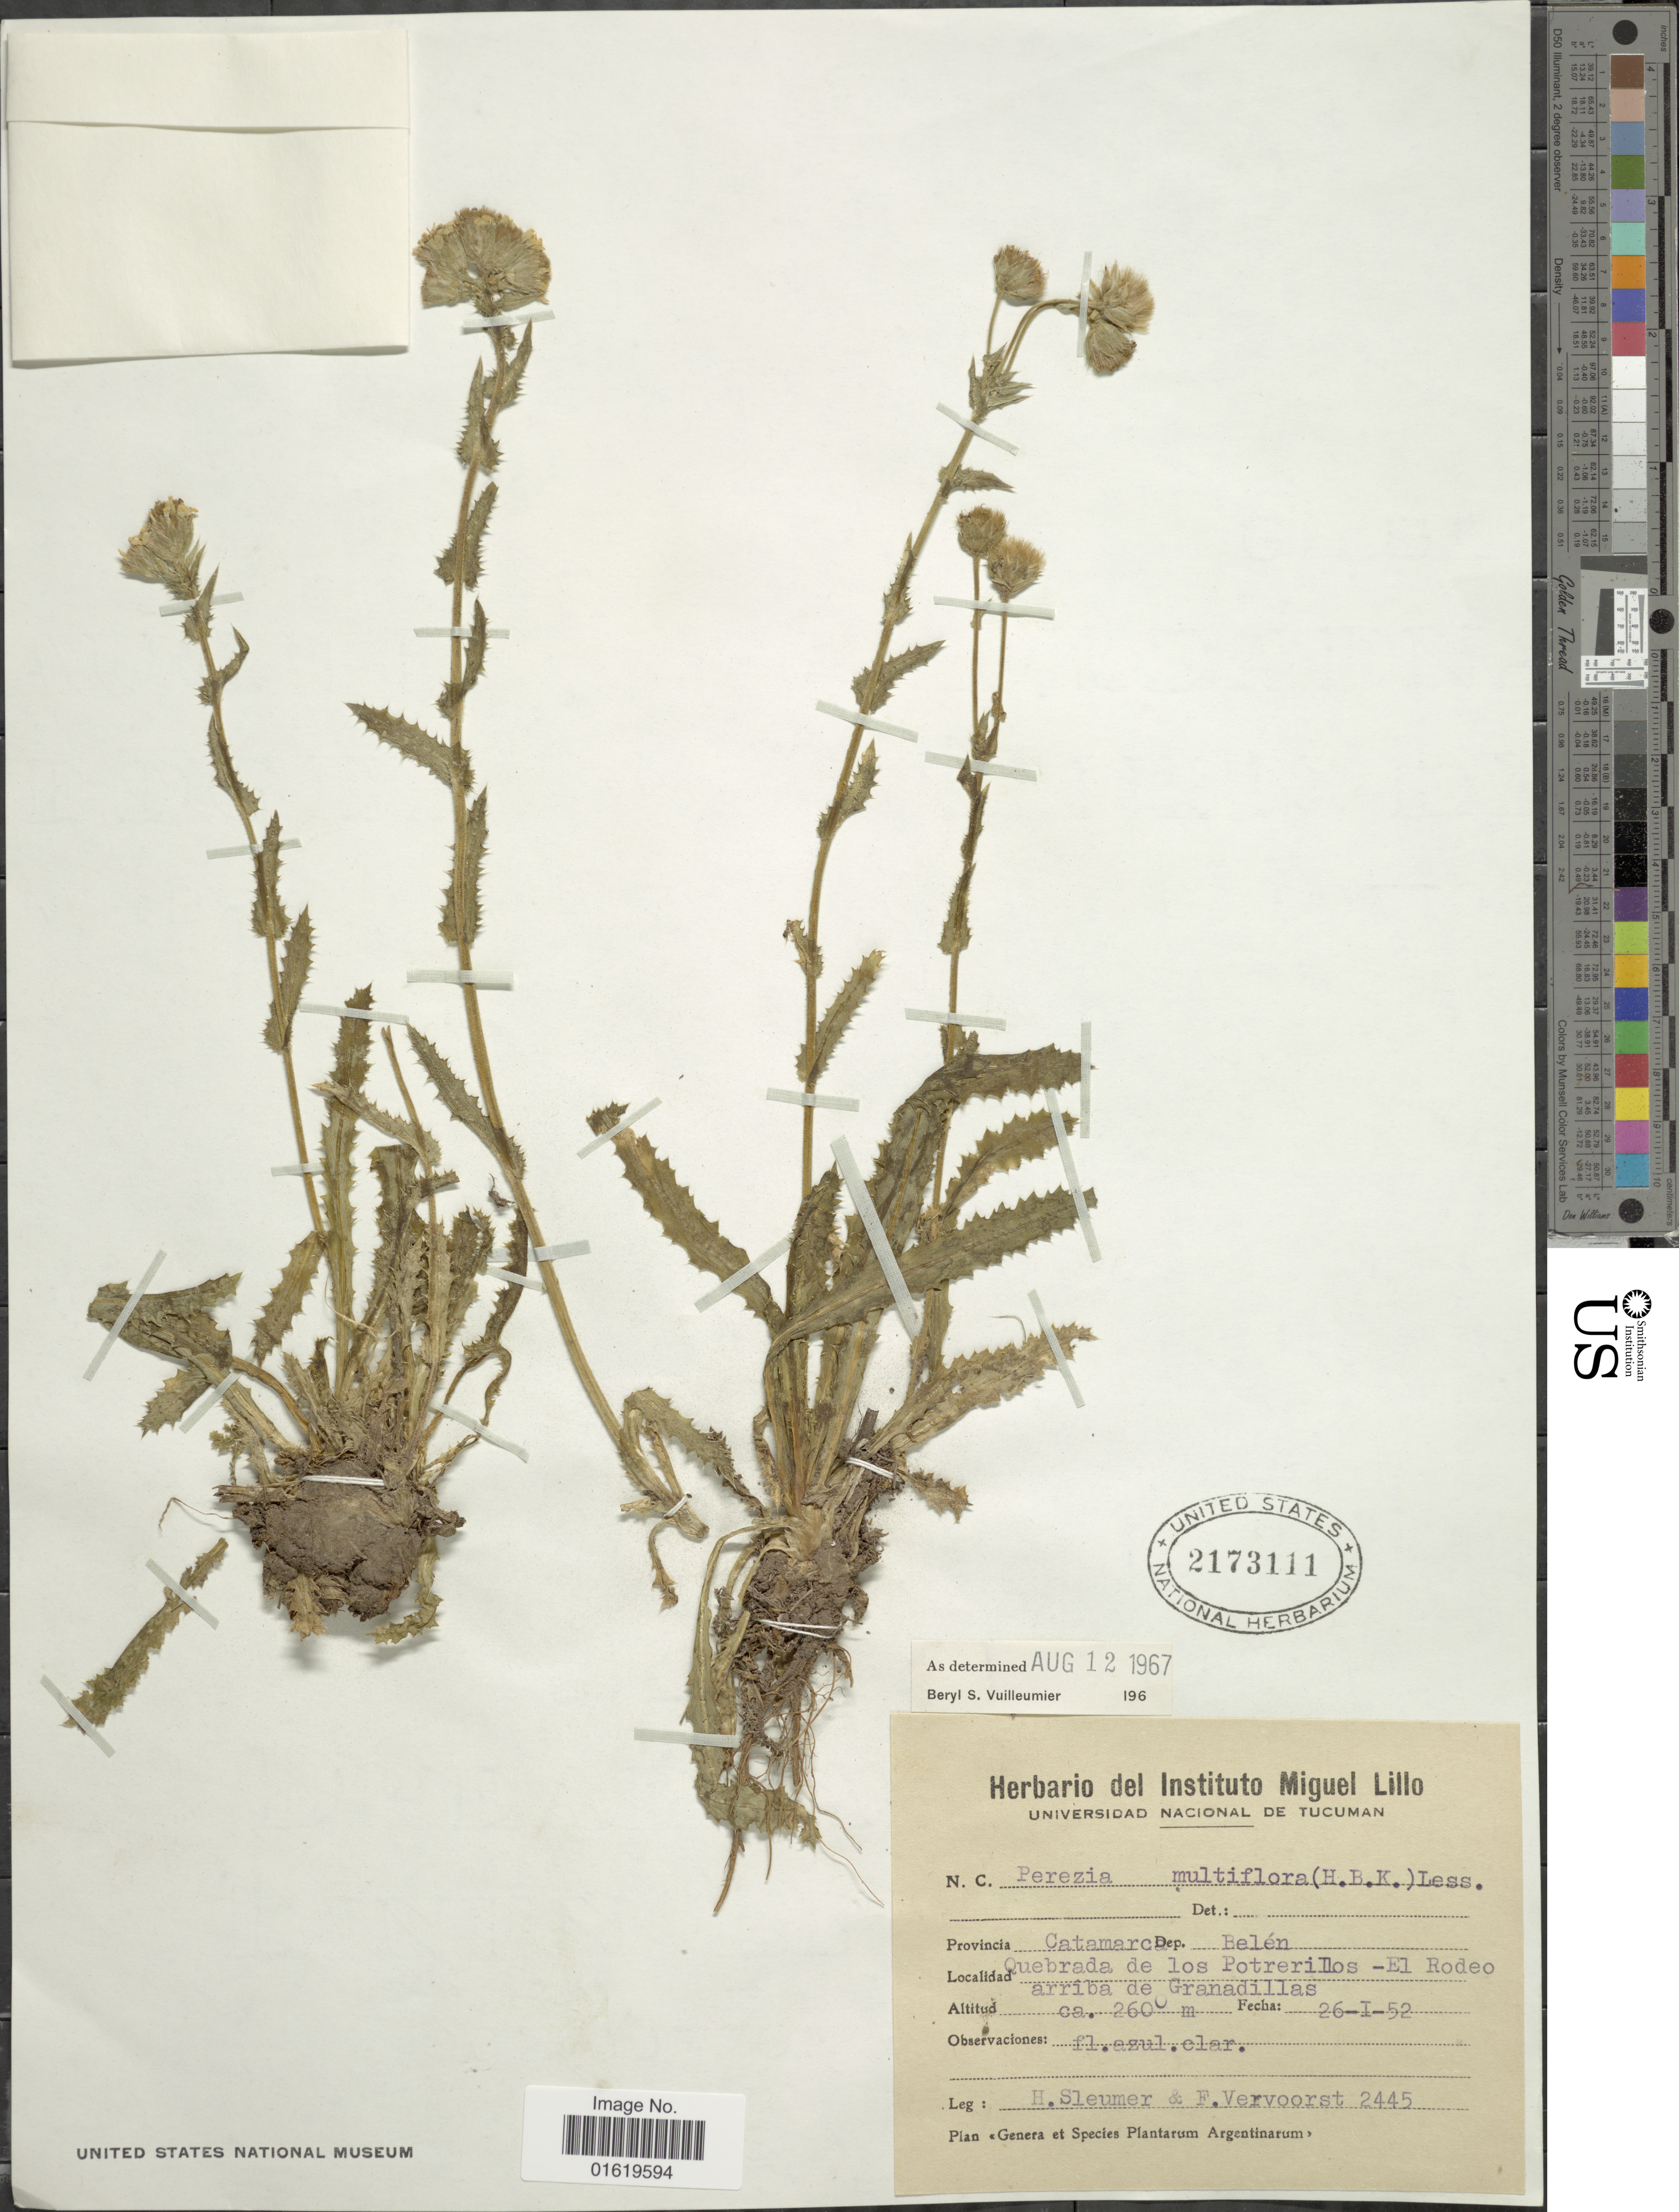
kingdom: Plantae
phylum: Tracheophyta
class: Magnoliopsida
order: Asterales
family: Asteraceae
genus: Perezia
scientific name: Perezia multiflora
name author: Less.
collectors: H. O. Sleumer & F. Vervoorst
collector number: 2445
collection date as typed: Transcribed d/m/y: 26/1/52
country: Argentina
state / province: Catamarca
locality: Provincia Catamarca. Dep. Belén. Quebrada de los Potrerillos - El Rodeo arriba de Granadillas.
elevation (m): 2600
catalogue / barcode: US 2173111